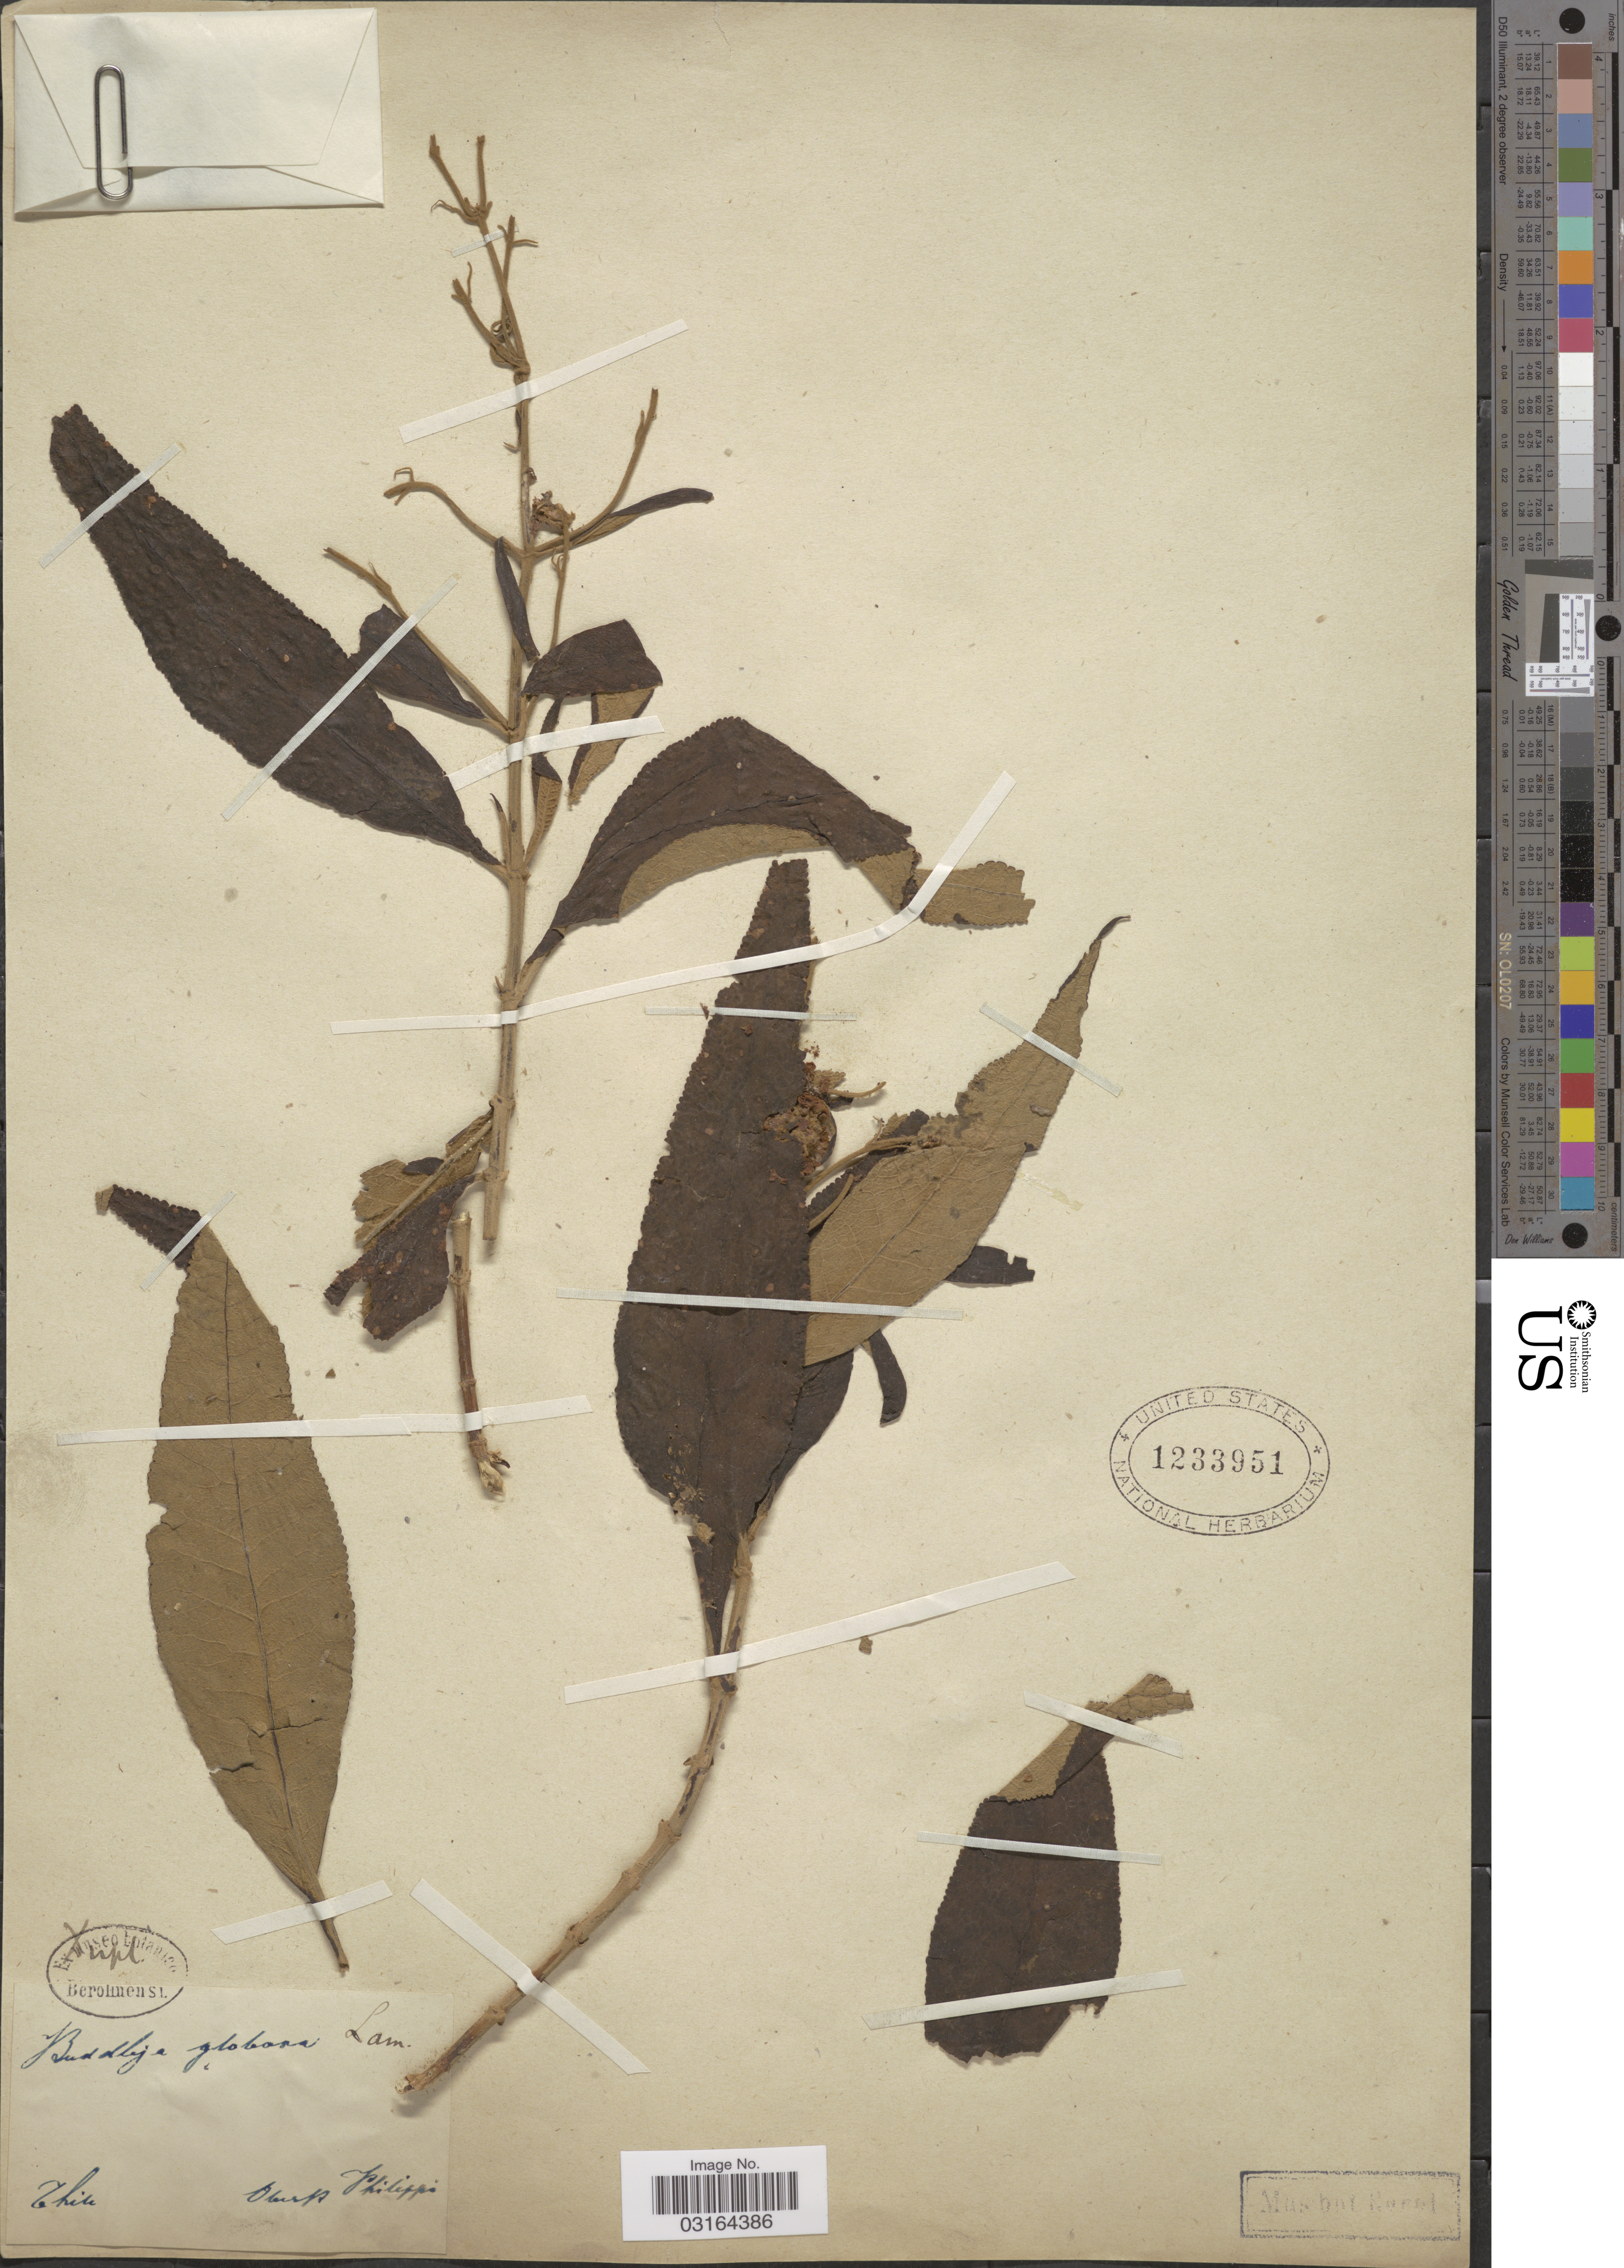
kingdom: Plantae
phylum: Tracheophyta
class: Magnoliopsida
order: Lamiales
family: Scrophulariaceae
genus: Buddleja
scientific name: Buddleja globosa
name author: Hope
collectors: Philippi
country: Chile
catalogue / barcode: US 1233951